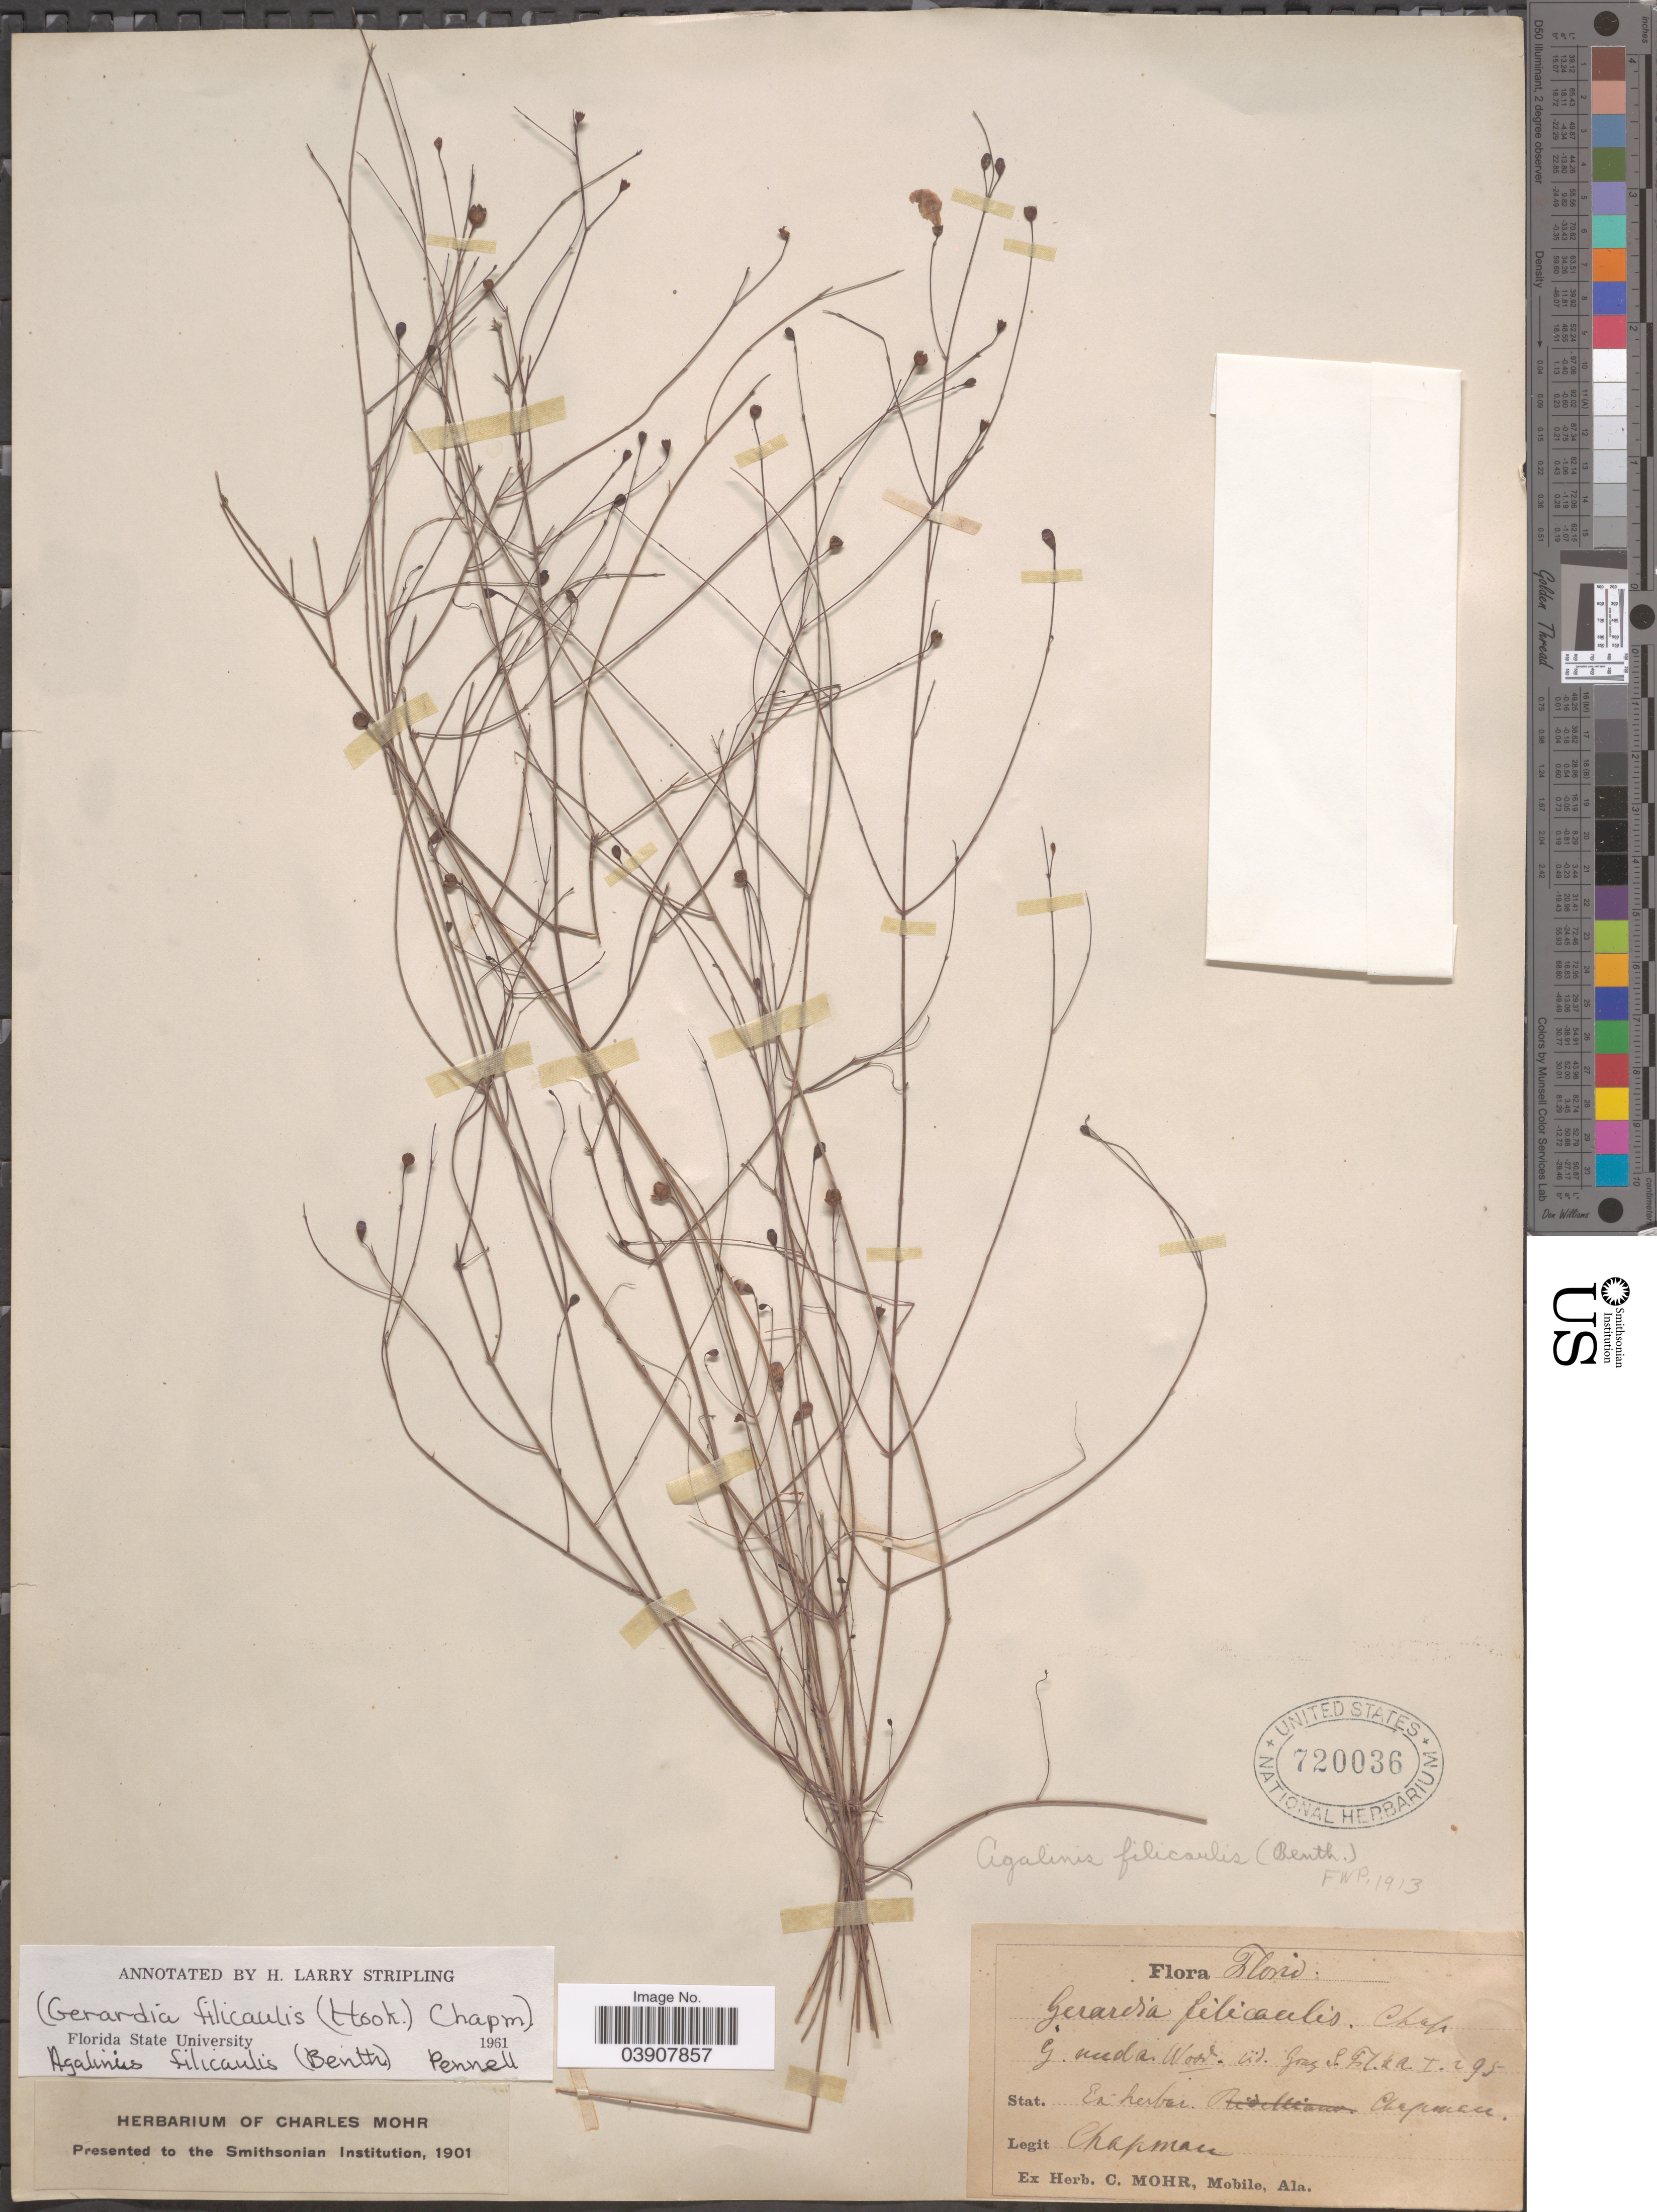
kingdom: Plantae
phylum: Tracheophyta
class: Magnoliopsida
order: Lamiales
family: Orobanchaceae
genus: Agalinis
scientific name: Agalinis filicaulis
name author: (Benth.) Pennell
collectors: A. Chapman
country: United States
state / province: Florida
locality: Stat. Ex herbier Chapman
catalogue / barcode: US 720036